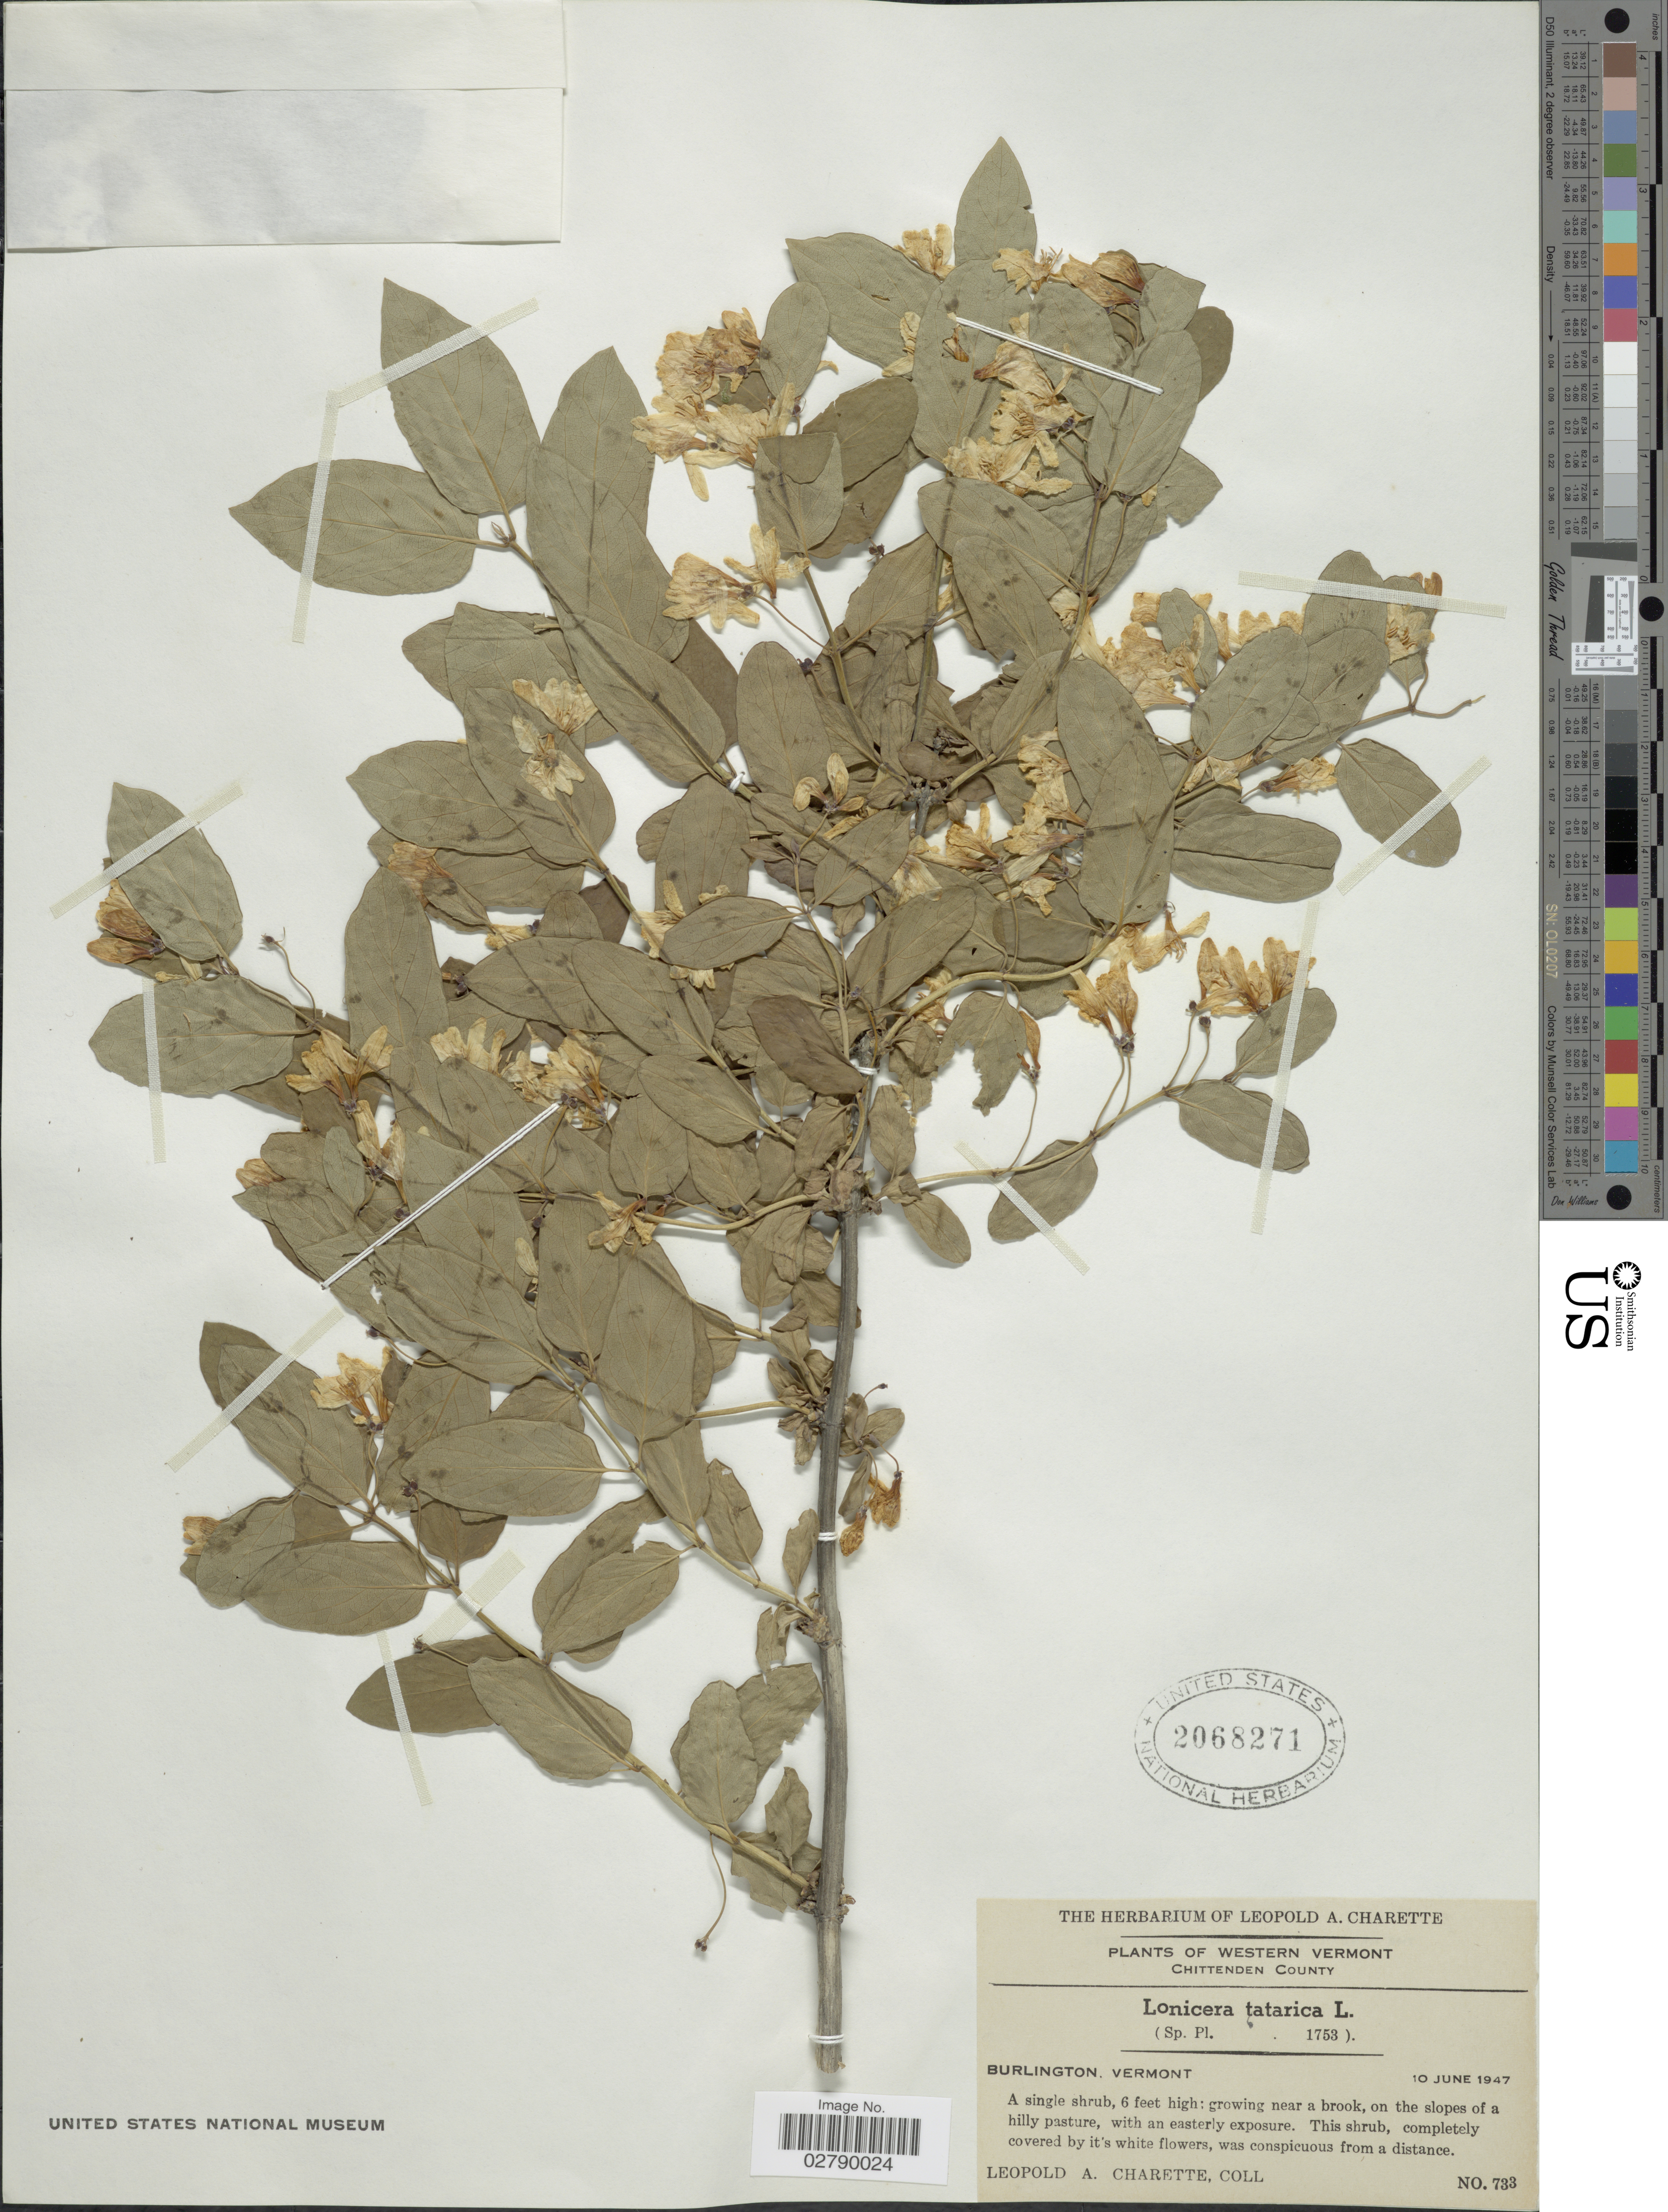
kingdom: Plantae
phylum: Tracheophyta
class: Magnoliopsida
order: Dipsacales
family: Caprifoliaceae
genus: Lonicera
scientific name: Lonicera tatarica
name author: L.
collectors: L. A. Charette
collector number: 733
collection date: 1947-06-10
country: United States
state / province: Vermont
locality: Western Vermont. Chittenden County. Burlington.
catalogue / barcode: US 2068271